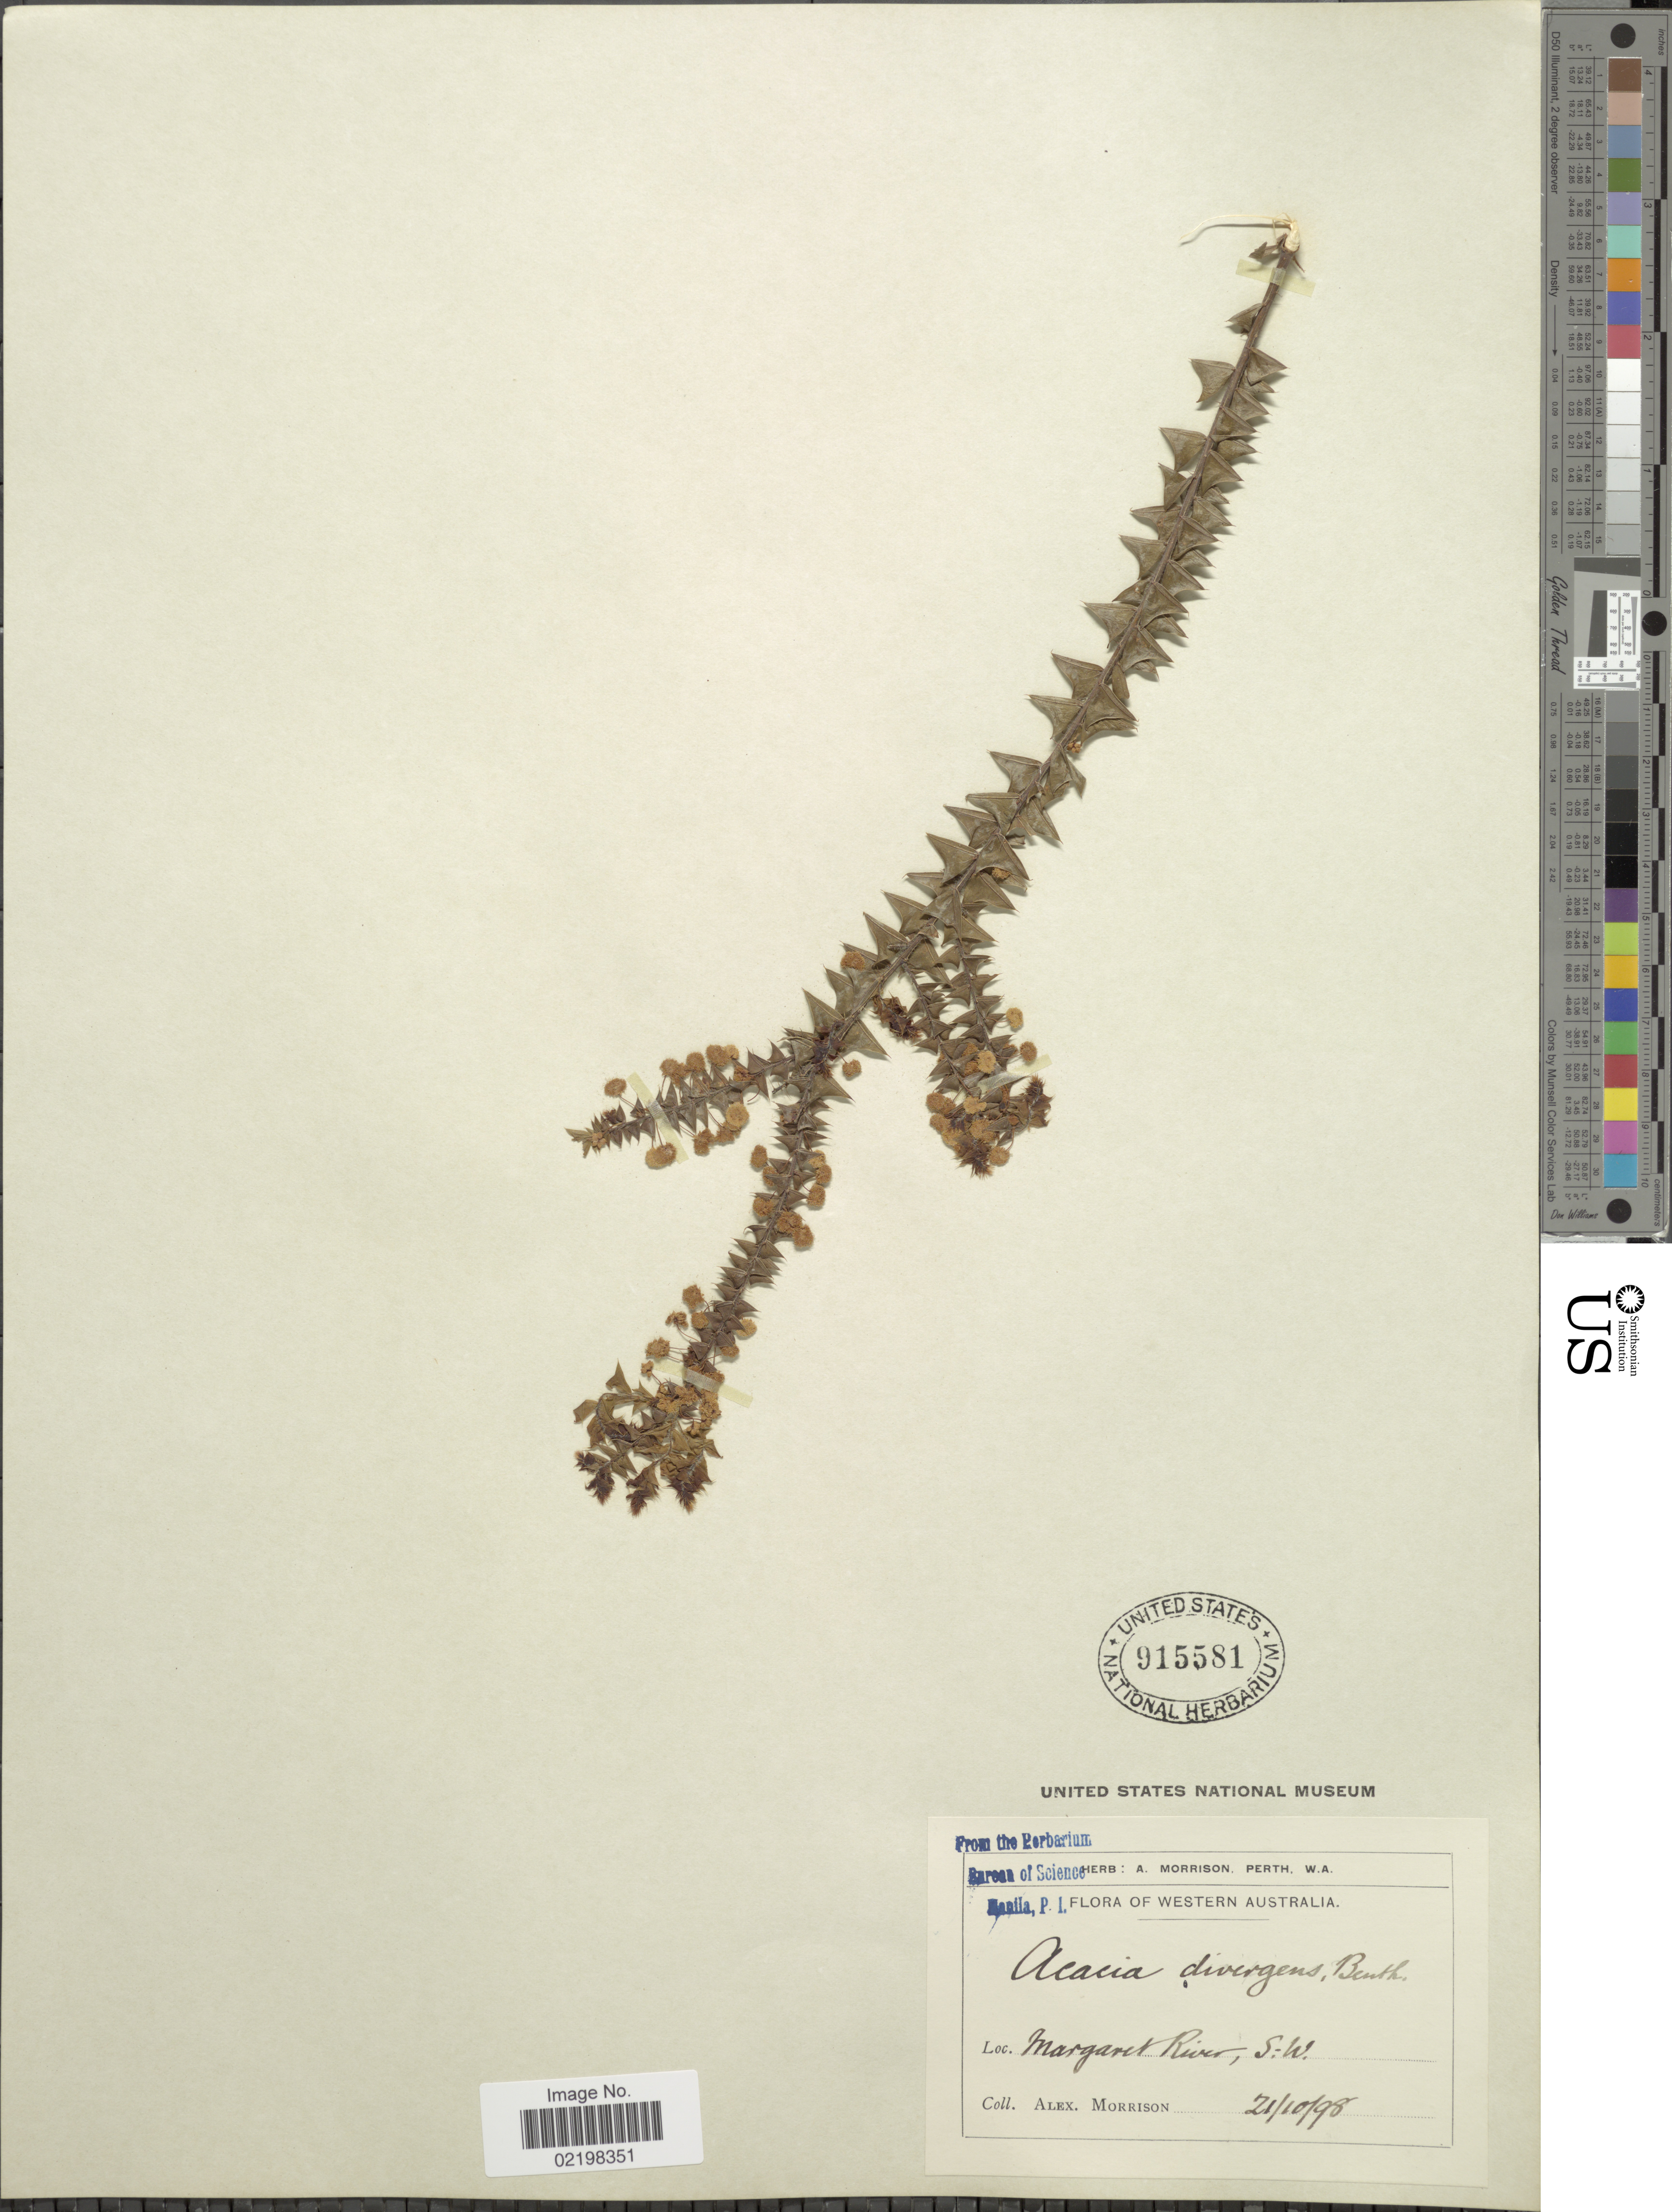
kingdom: Plantae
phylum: Tracheophyta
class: Magnoliopsida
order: Fabales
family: Fabaceae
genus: Acacia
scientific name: Acacia divergens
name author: Benth.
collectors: A. Morrison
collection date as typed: Transcribed d/m/y: 21/10/98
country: Australia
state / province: Western Australia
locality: Margart River, S.W.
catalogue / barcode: US 915581